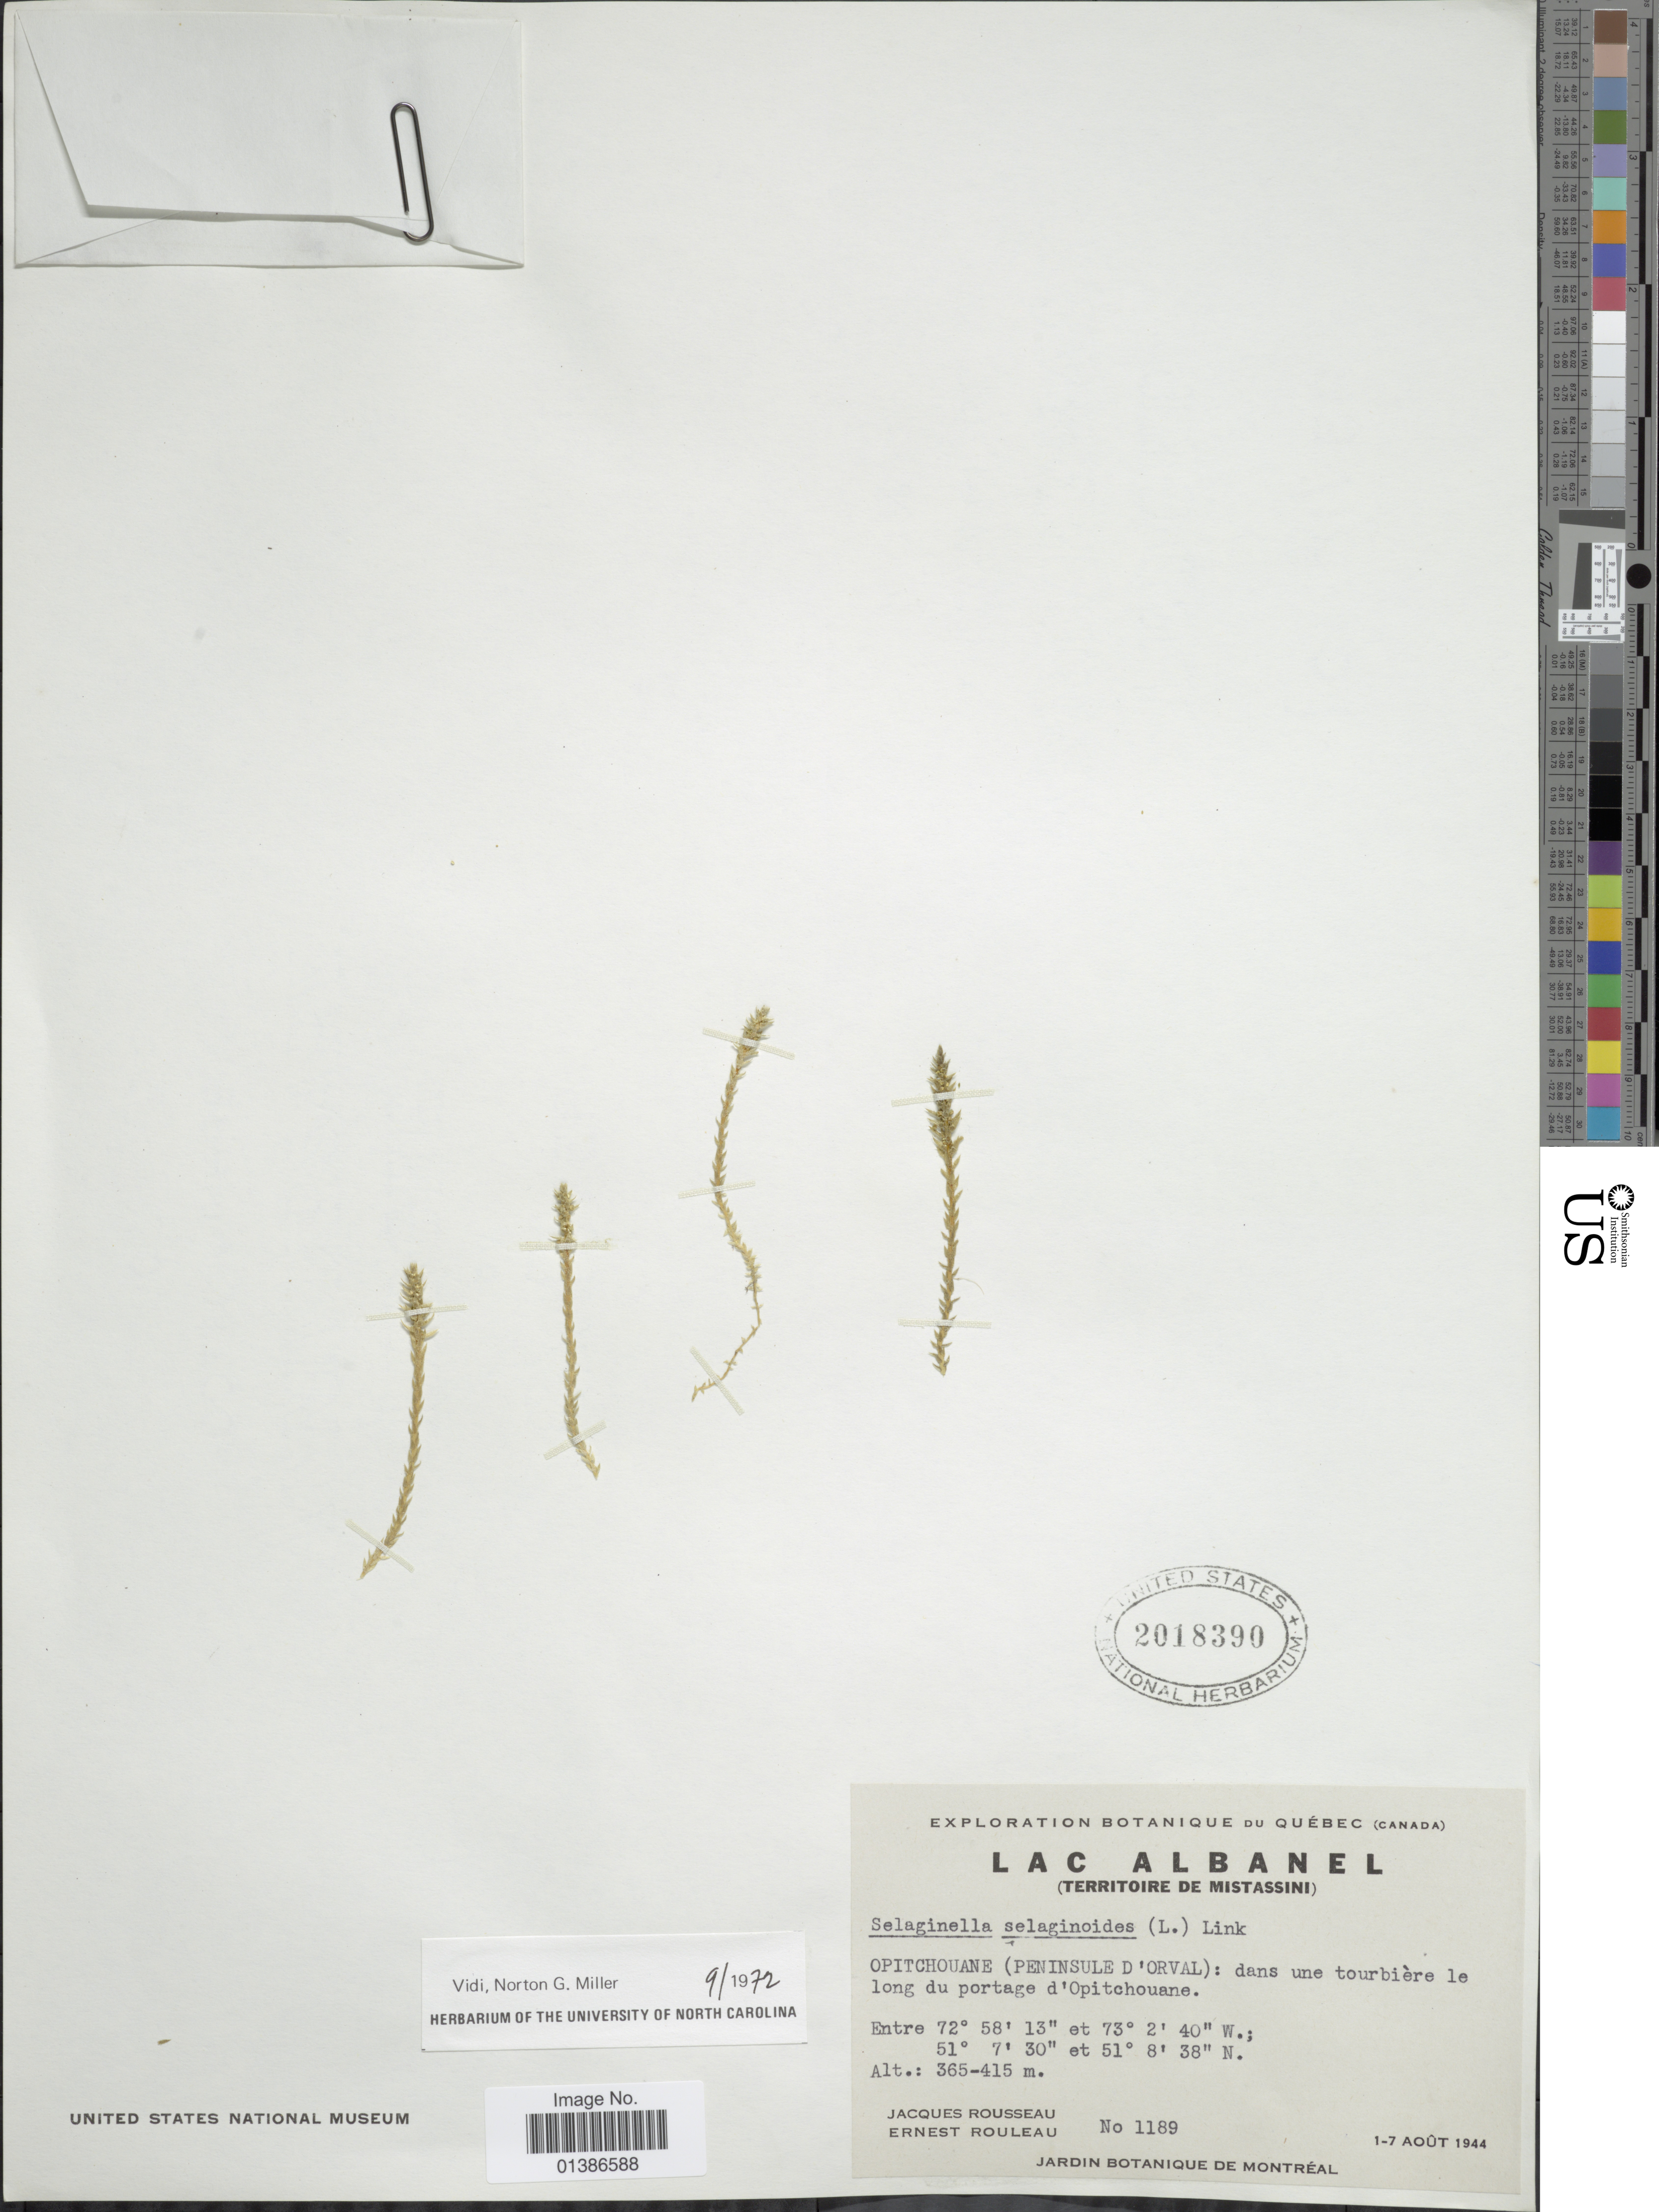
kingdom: Plantae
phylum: Tracheophyta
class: Lycopodiopsida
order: Selaginellales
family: Selaginellaceae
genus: Selaginella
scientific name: Selaginella selaginoides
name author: (L.) Link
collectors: J. Rousseau & J. Rouleau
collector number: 1189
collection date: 1944-08-01/1944-08-07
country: Canada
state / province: Quebec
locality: Lac Albanel. (Territoire de Mistassini). Opitchouane (Peninsula D'Orval): dans une tourbière le long du portage d'Opitchouane.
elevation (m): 365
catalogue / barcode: US 2018390